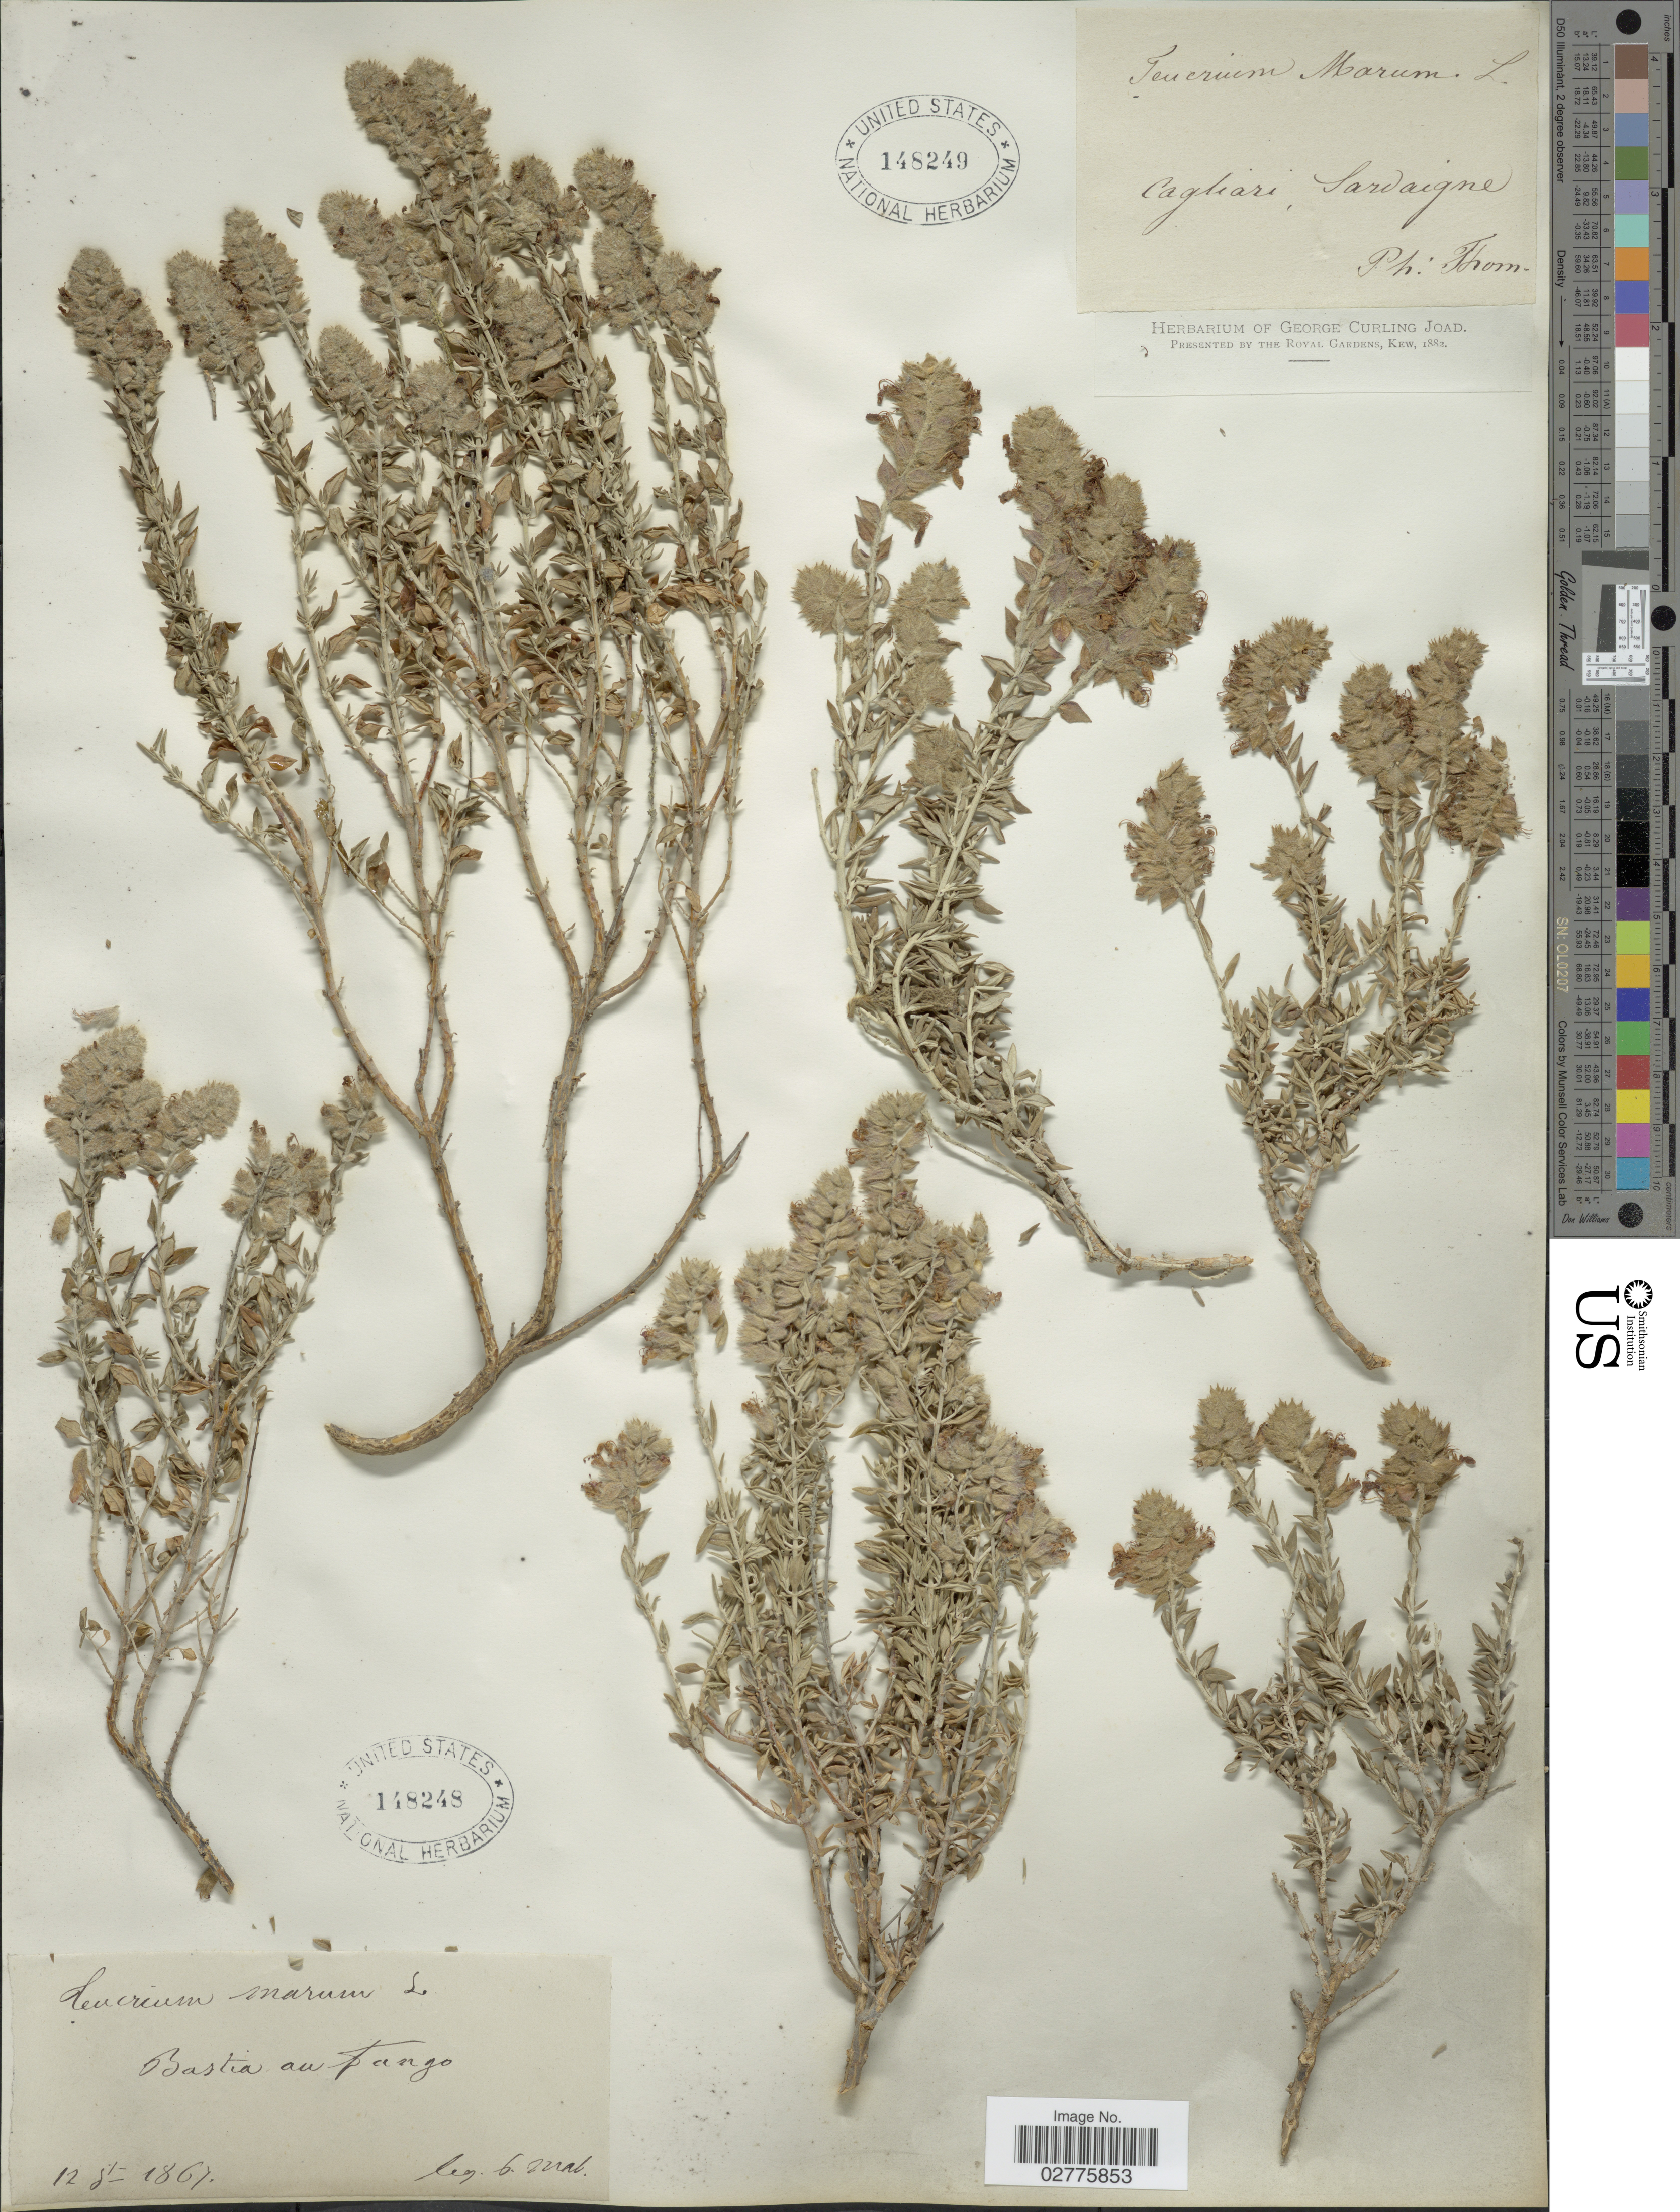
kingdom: Plantae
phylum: Tracheophyta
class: Magnoliopsida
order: Lamiales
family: Lamiaceae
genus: Teucrium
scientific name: Teucrium marum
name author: L.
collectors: G. Thal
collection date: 1867-08-12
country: France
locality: Bastia au Fango.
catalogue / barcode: US 148248